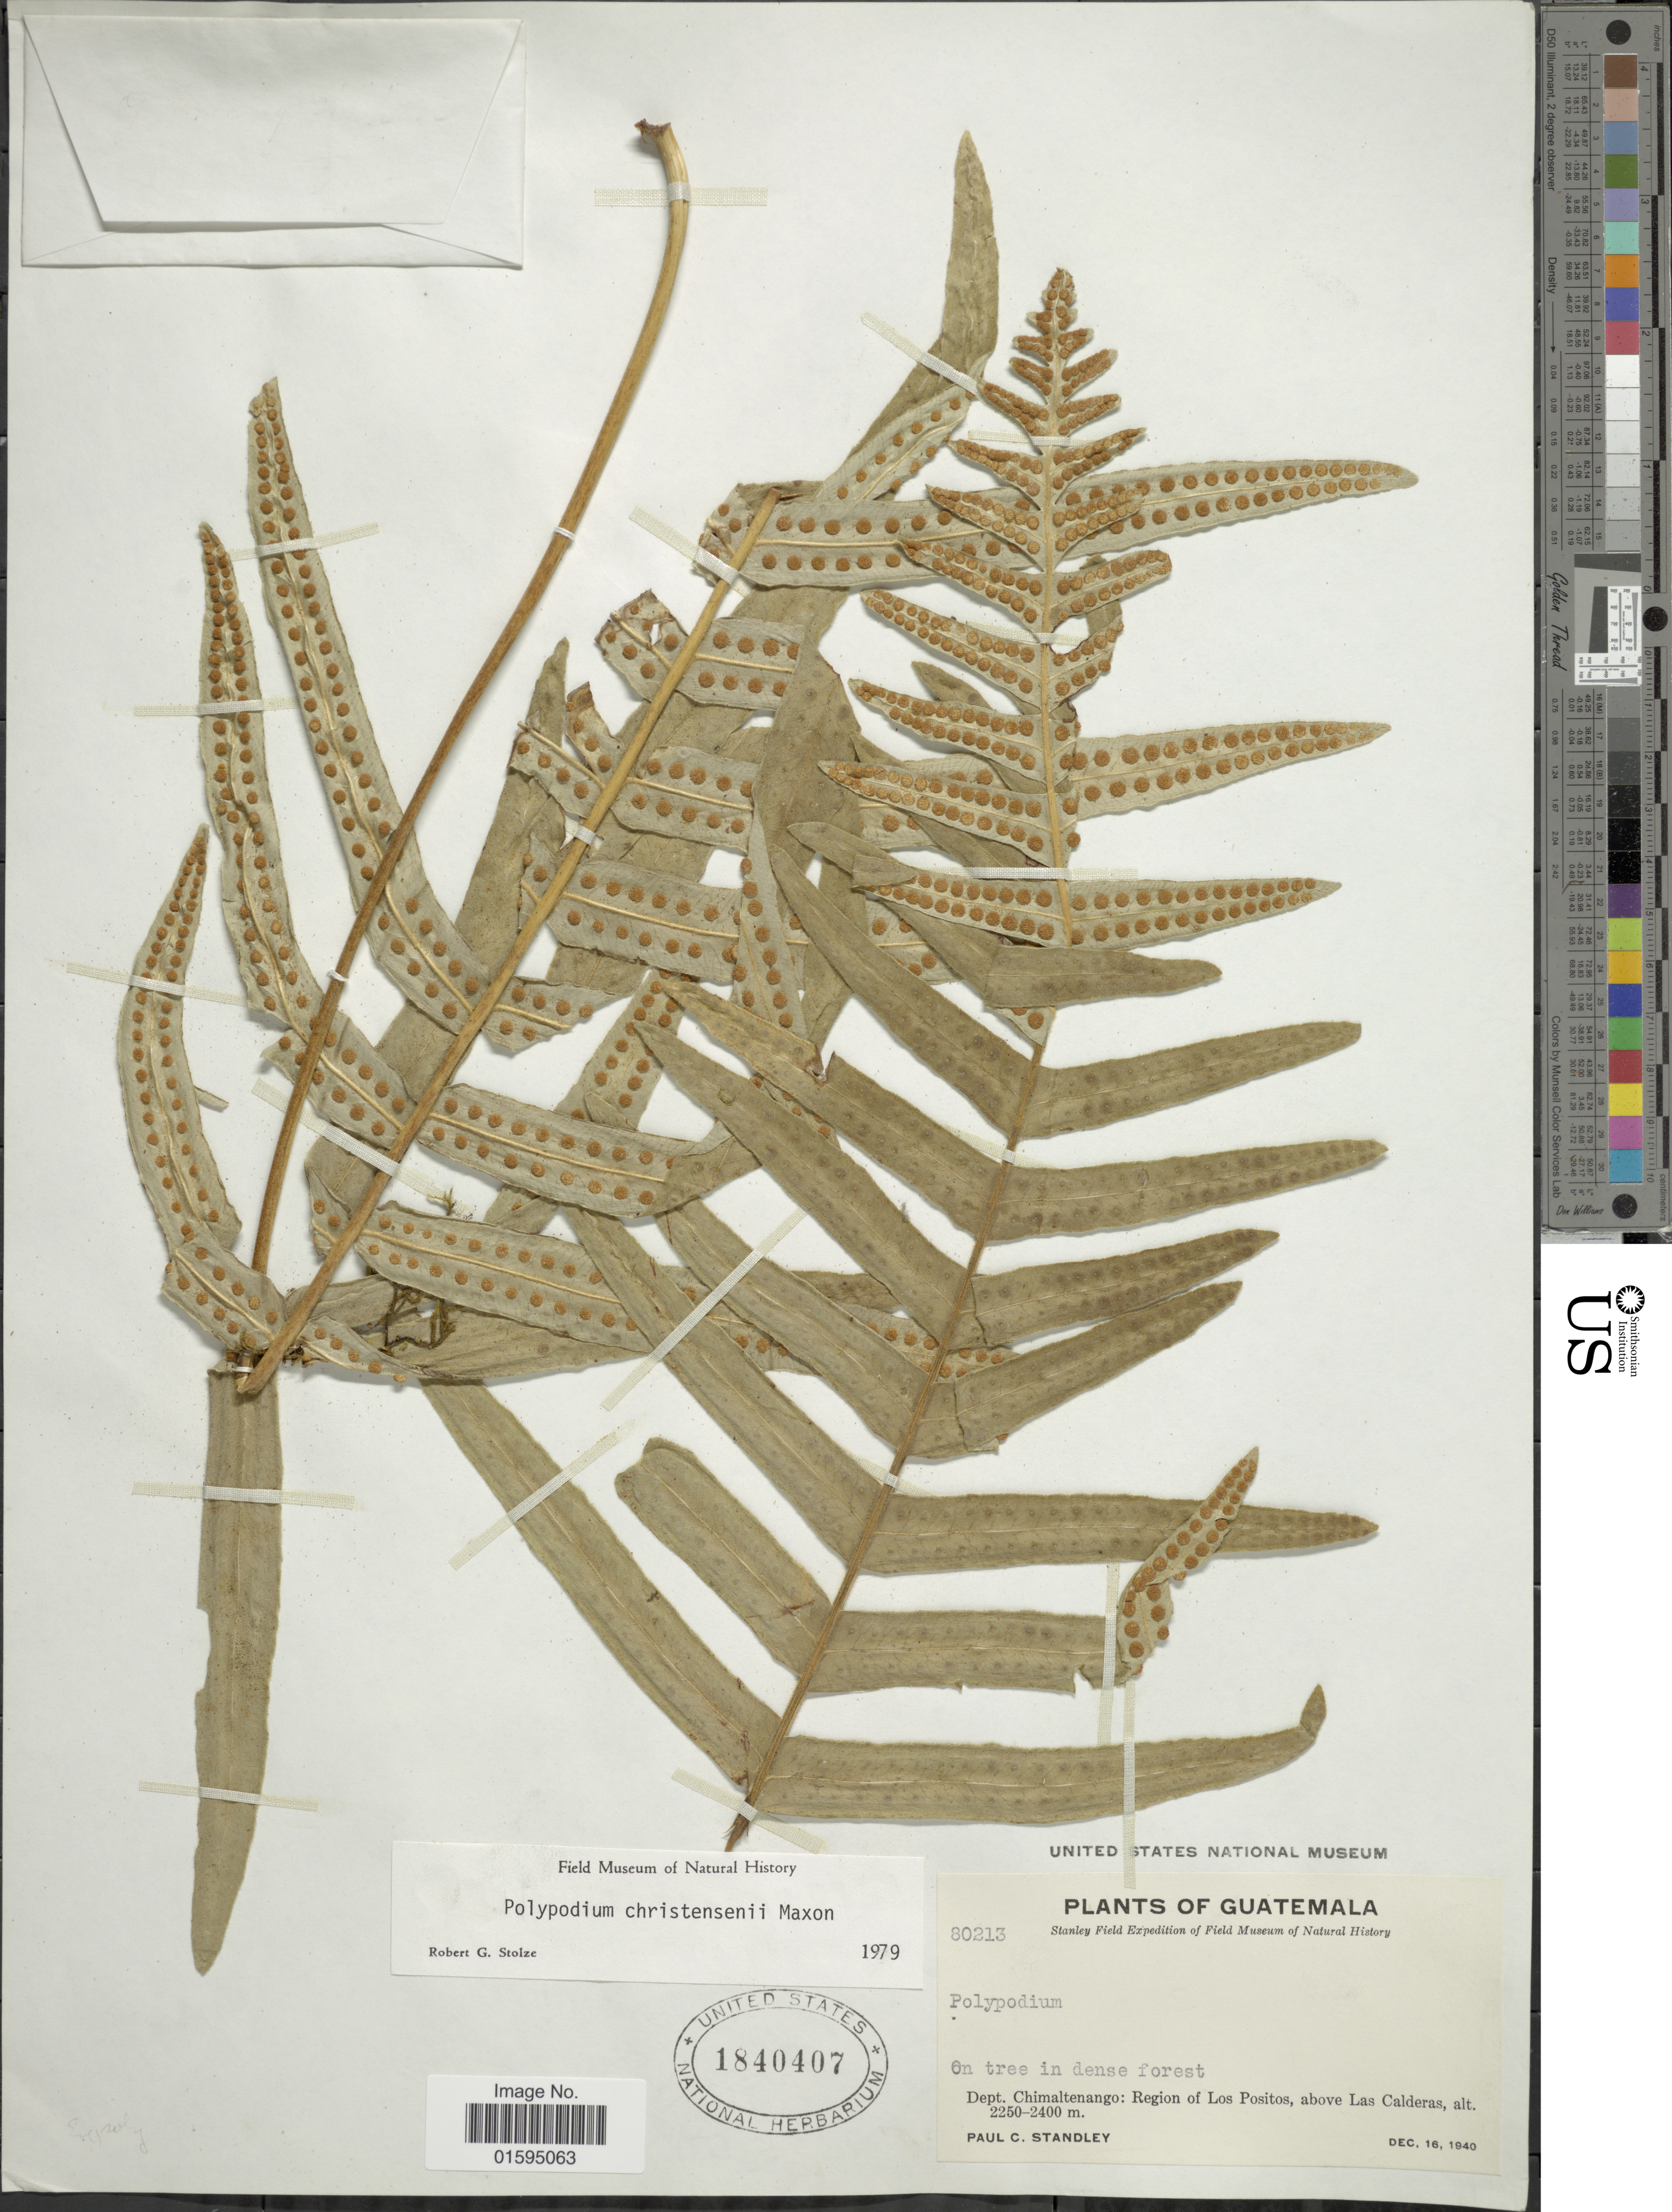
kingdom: Plantae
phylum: Tracheophyta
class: Polypodiopsida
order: Polypodiales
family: Polypodiaceae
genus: Polypodium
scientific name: Polypodium christensenii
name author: Maxon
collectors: P. C. Standley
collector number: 80213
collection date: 1940-12-16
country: Guatemala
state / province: Chimaltenango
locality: Region of Los Positos, above Las Calderas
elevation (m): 2250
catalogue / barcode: US 1840407